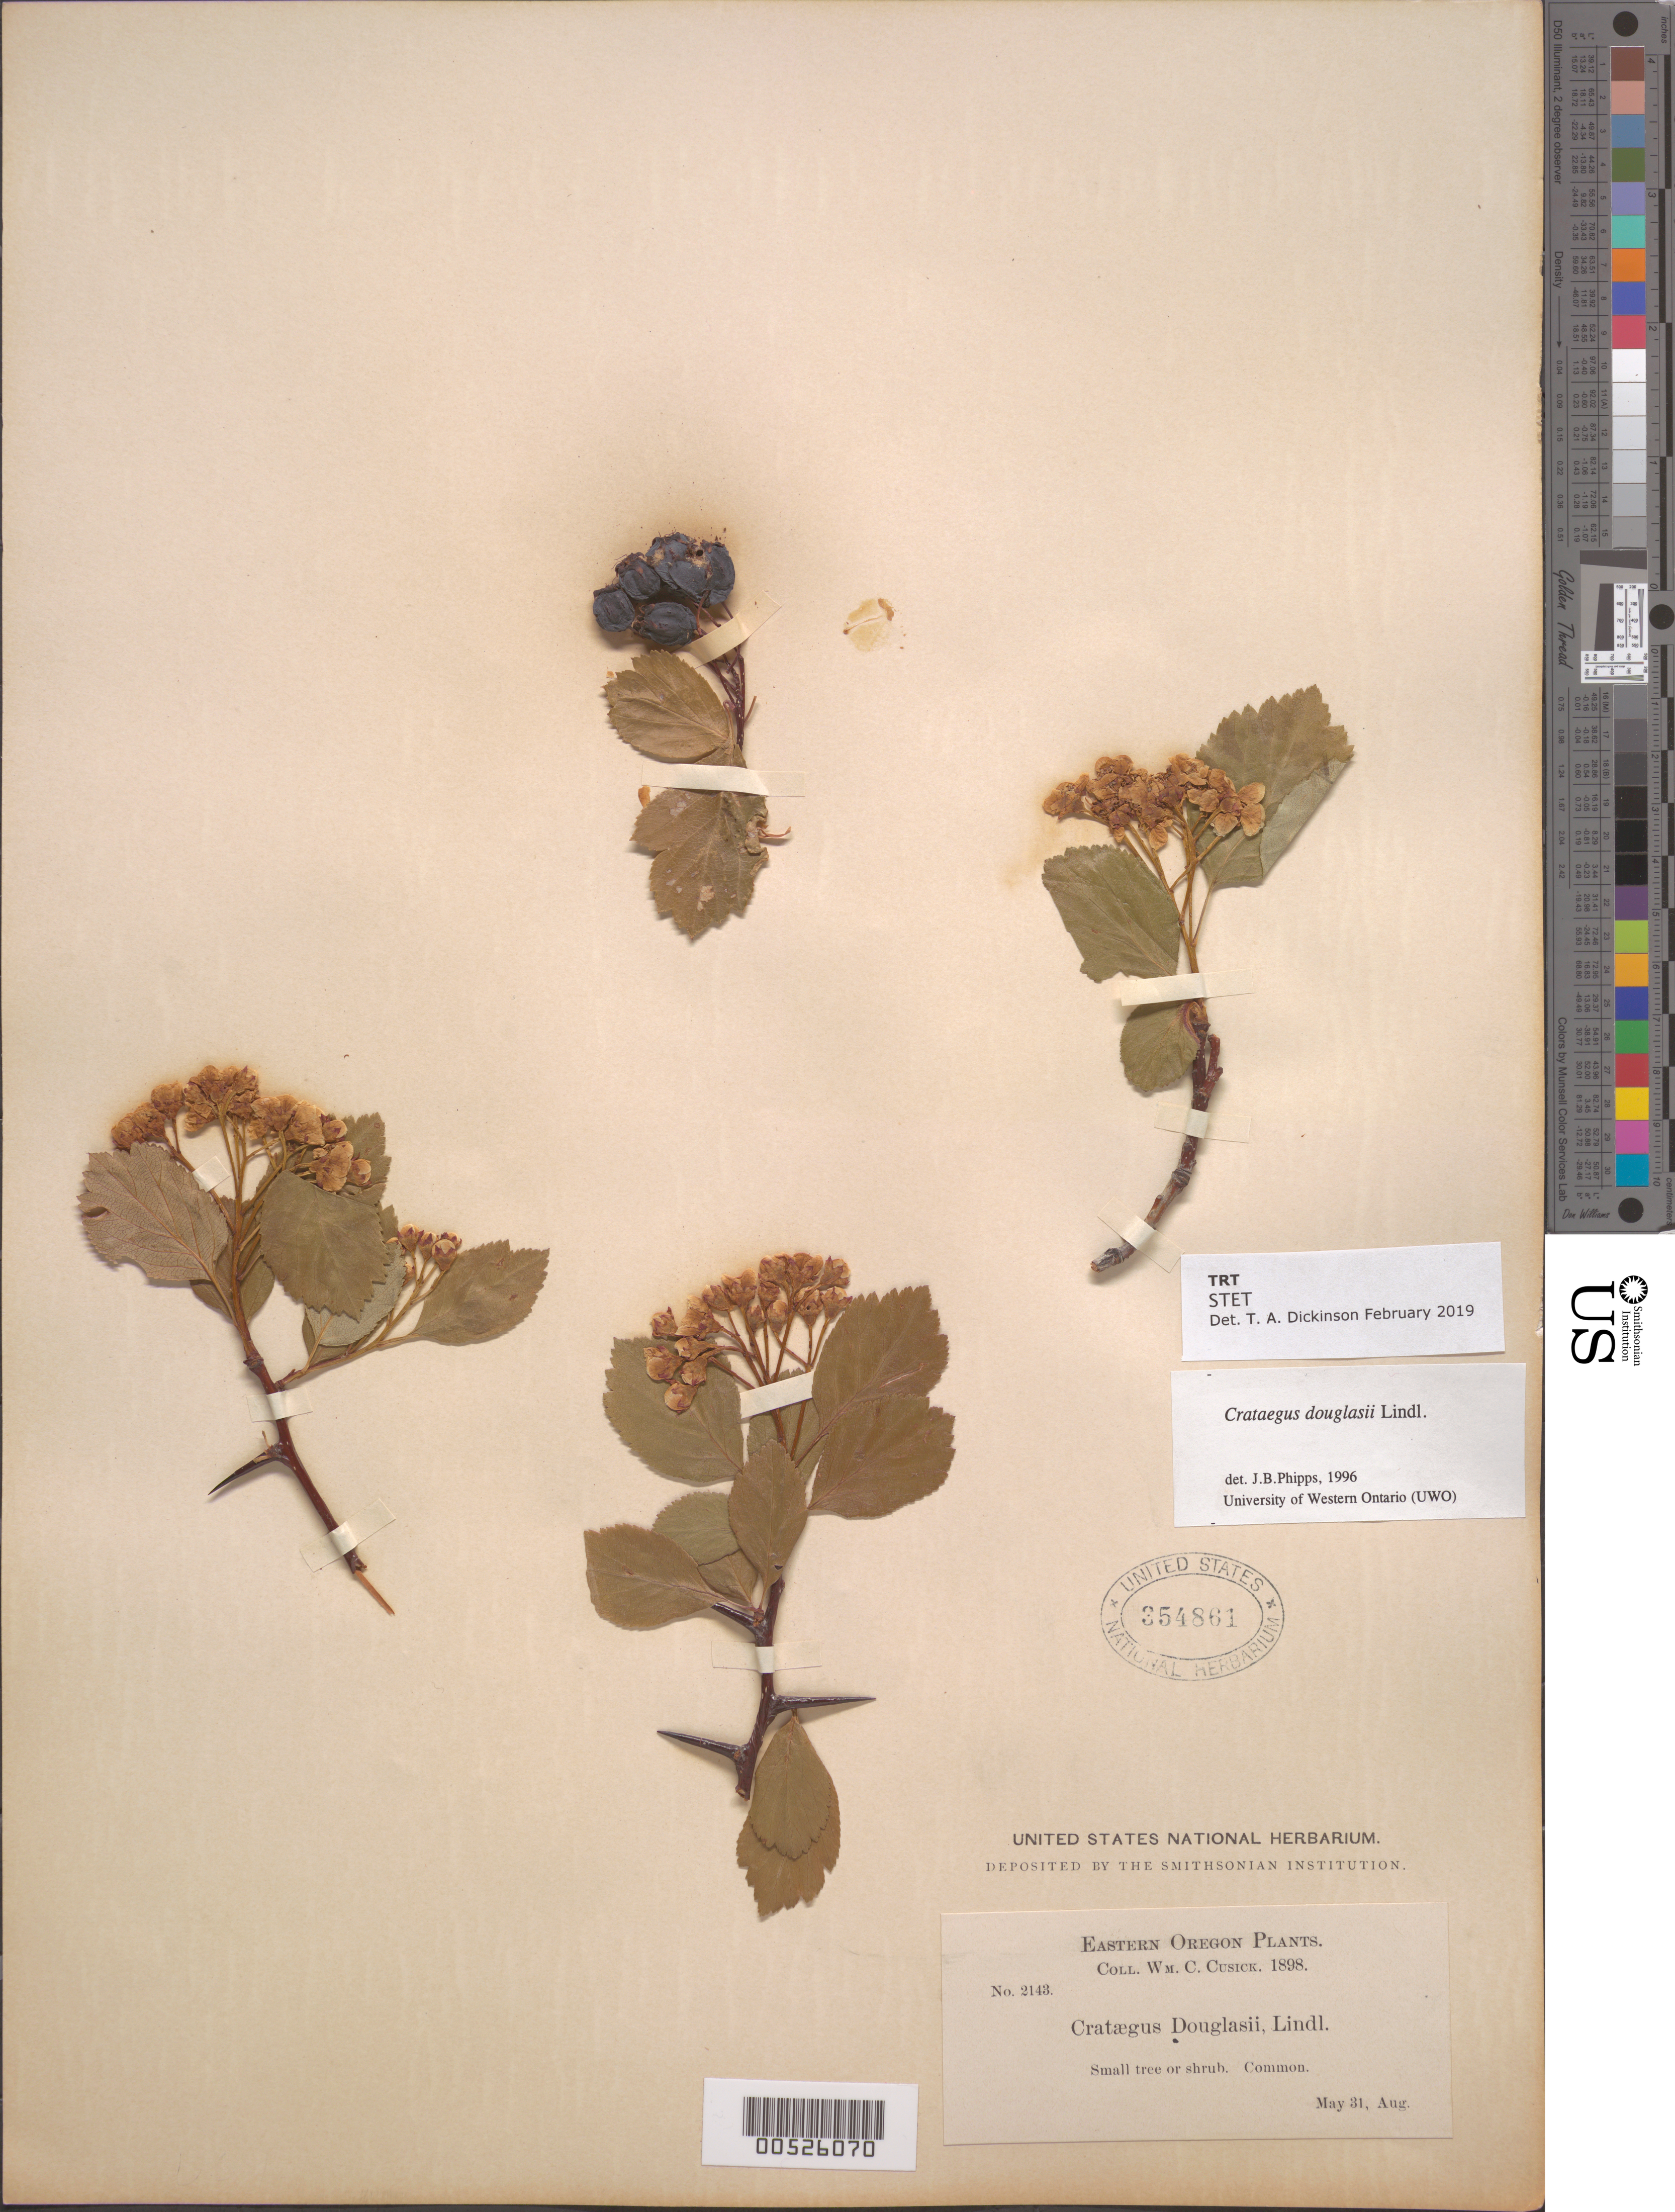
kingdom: Plantae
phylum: Tracheophyta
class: Magnoliopsida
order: Rosales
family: Rosaceae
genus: Crataegus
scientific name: Crataegus douglasii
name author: Lindl.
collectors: W. C. Cusick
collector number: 2143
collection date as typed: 31 May 1898 and -- Aug 1898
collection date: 1898-05-31,1898-08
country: United States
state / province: Oregon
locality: Eastern Oregon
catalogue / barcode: US 354861